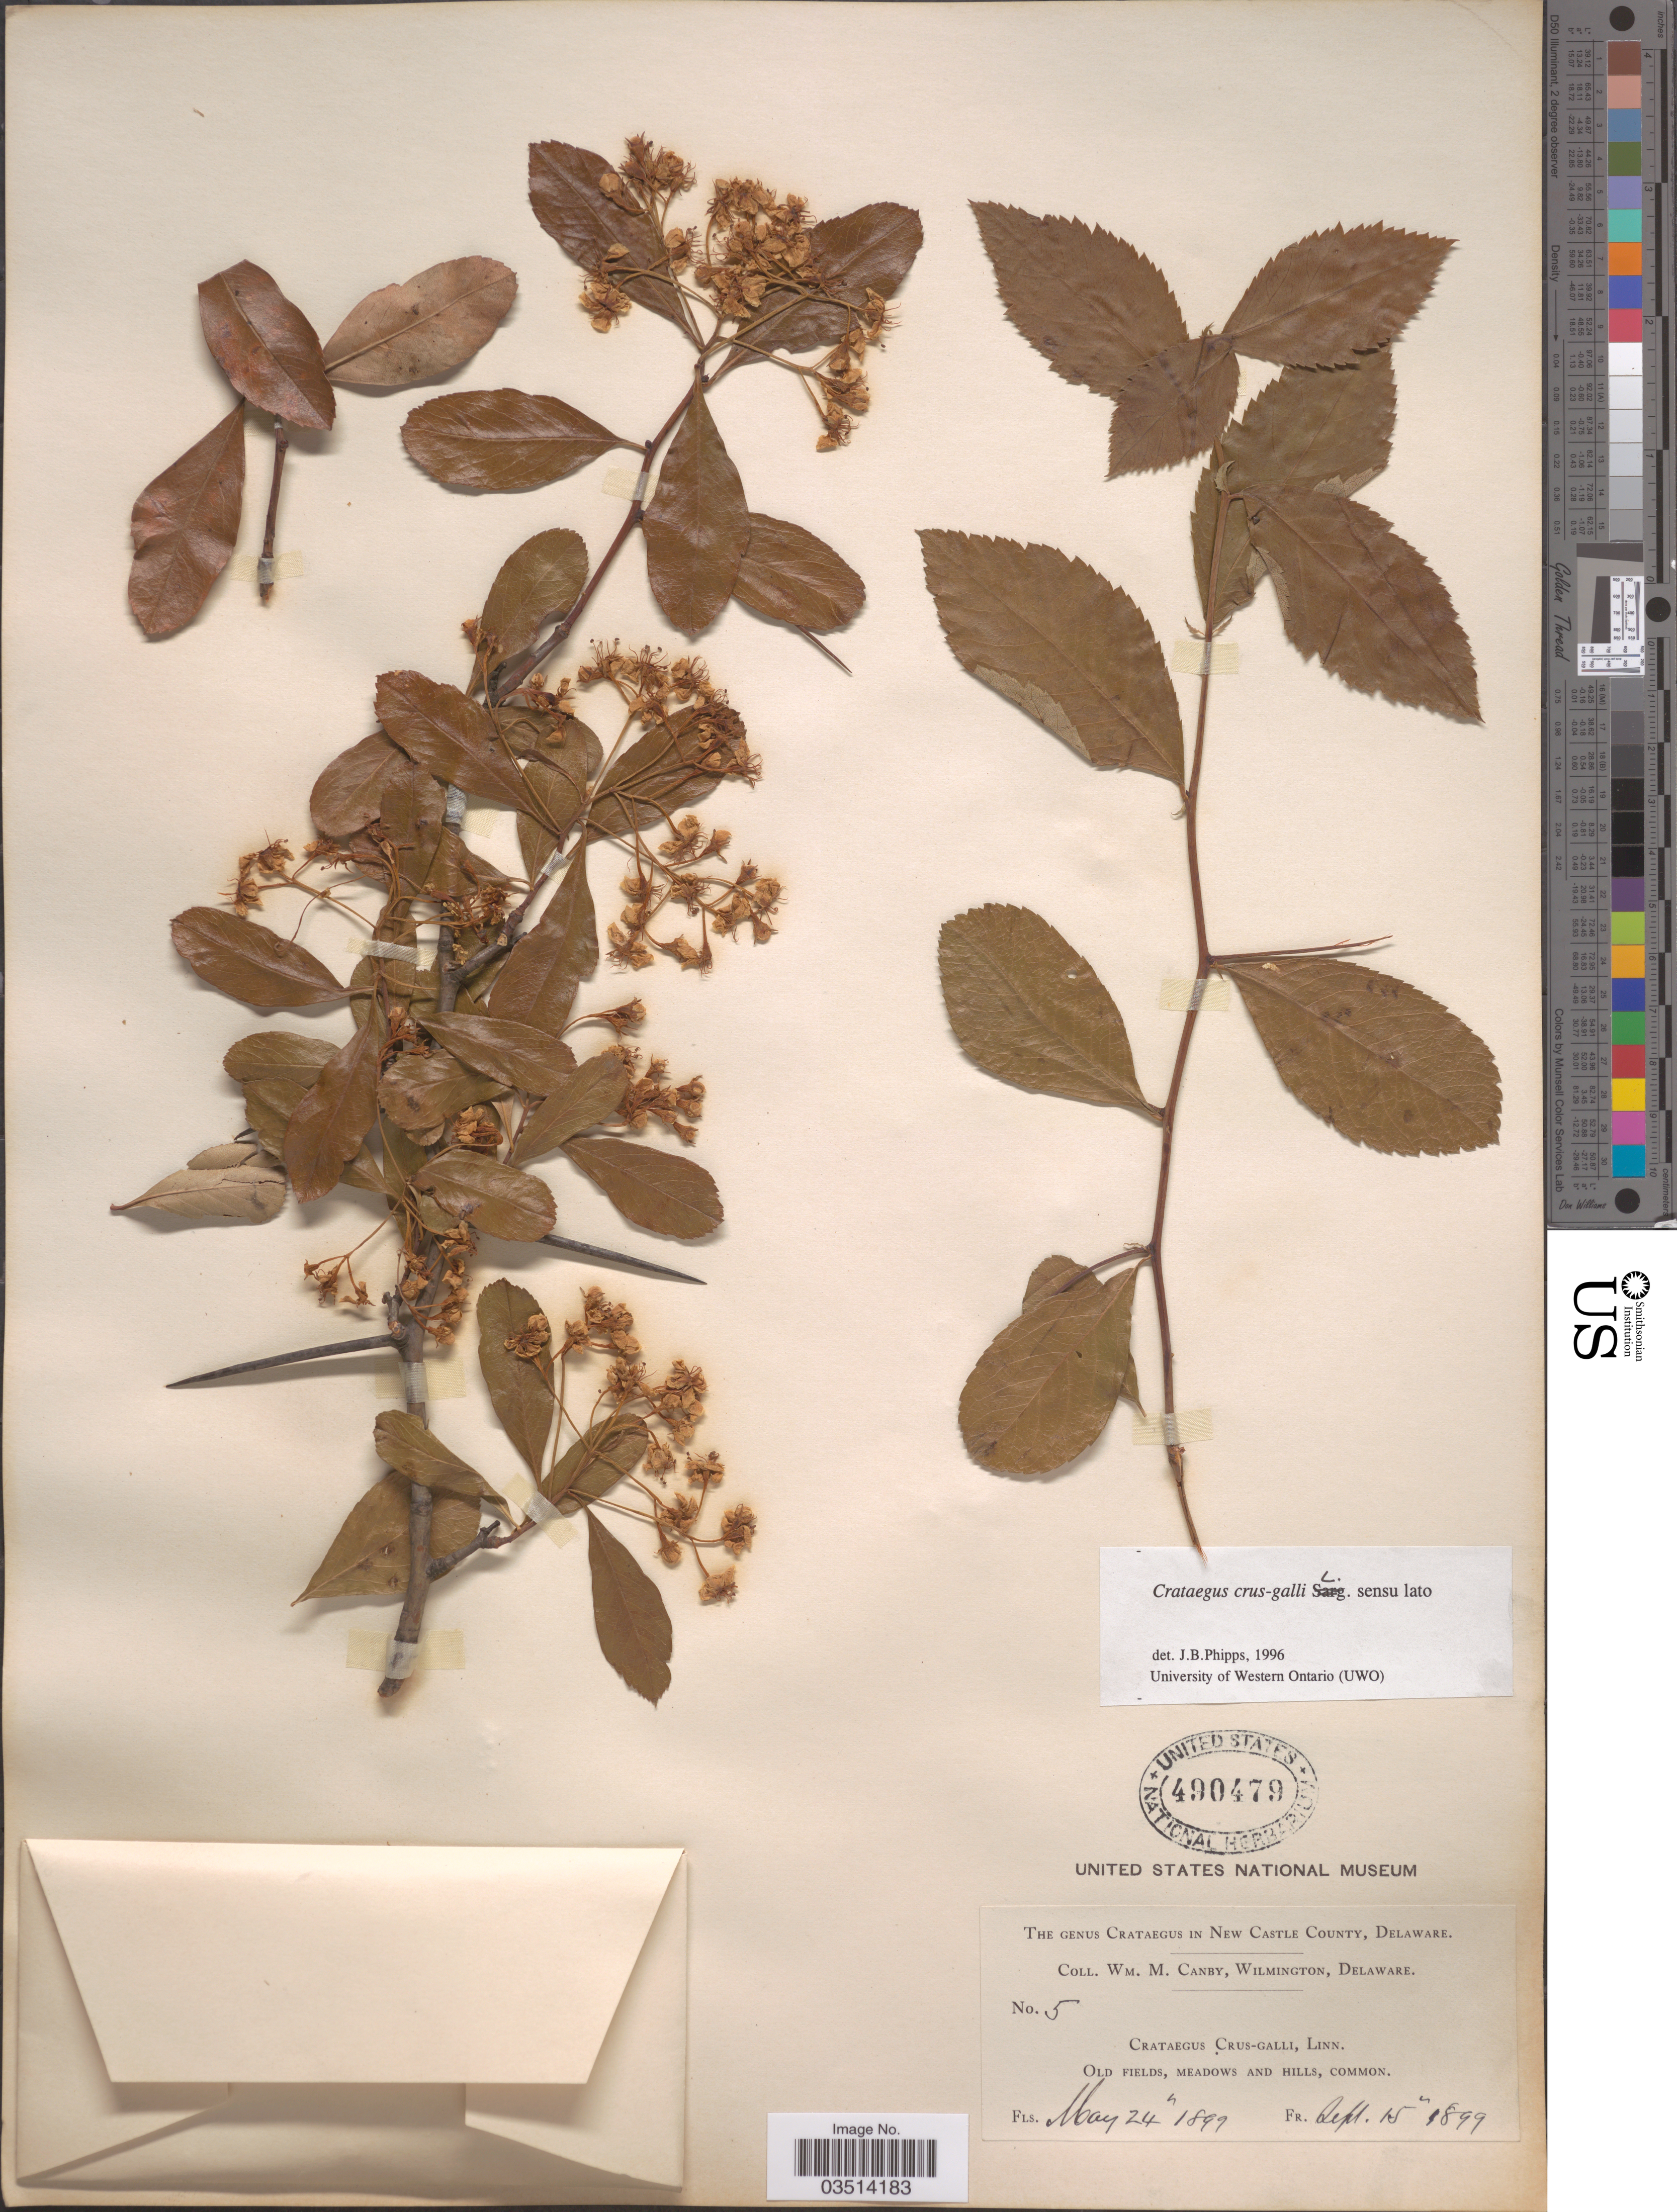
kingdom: Plantae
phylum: Tracheophyta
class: Magnoliopsida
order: Rosales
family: Rosaceae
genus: Crataegus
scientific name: Crataegus crus-galli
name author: L.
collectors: W. M. Canby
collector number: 5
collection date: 1899-05-24/1899-09-15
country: United States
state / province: Delaware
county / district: New Castle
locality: New Castle County.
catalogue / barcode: US 490479